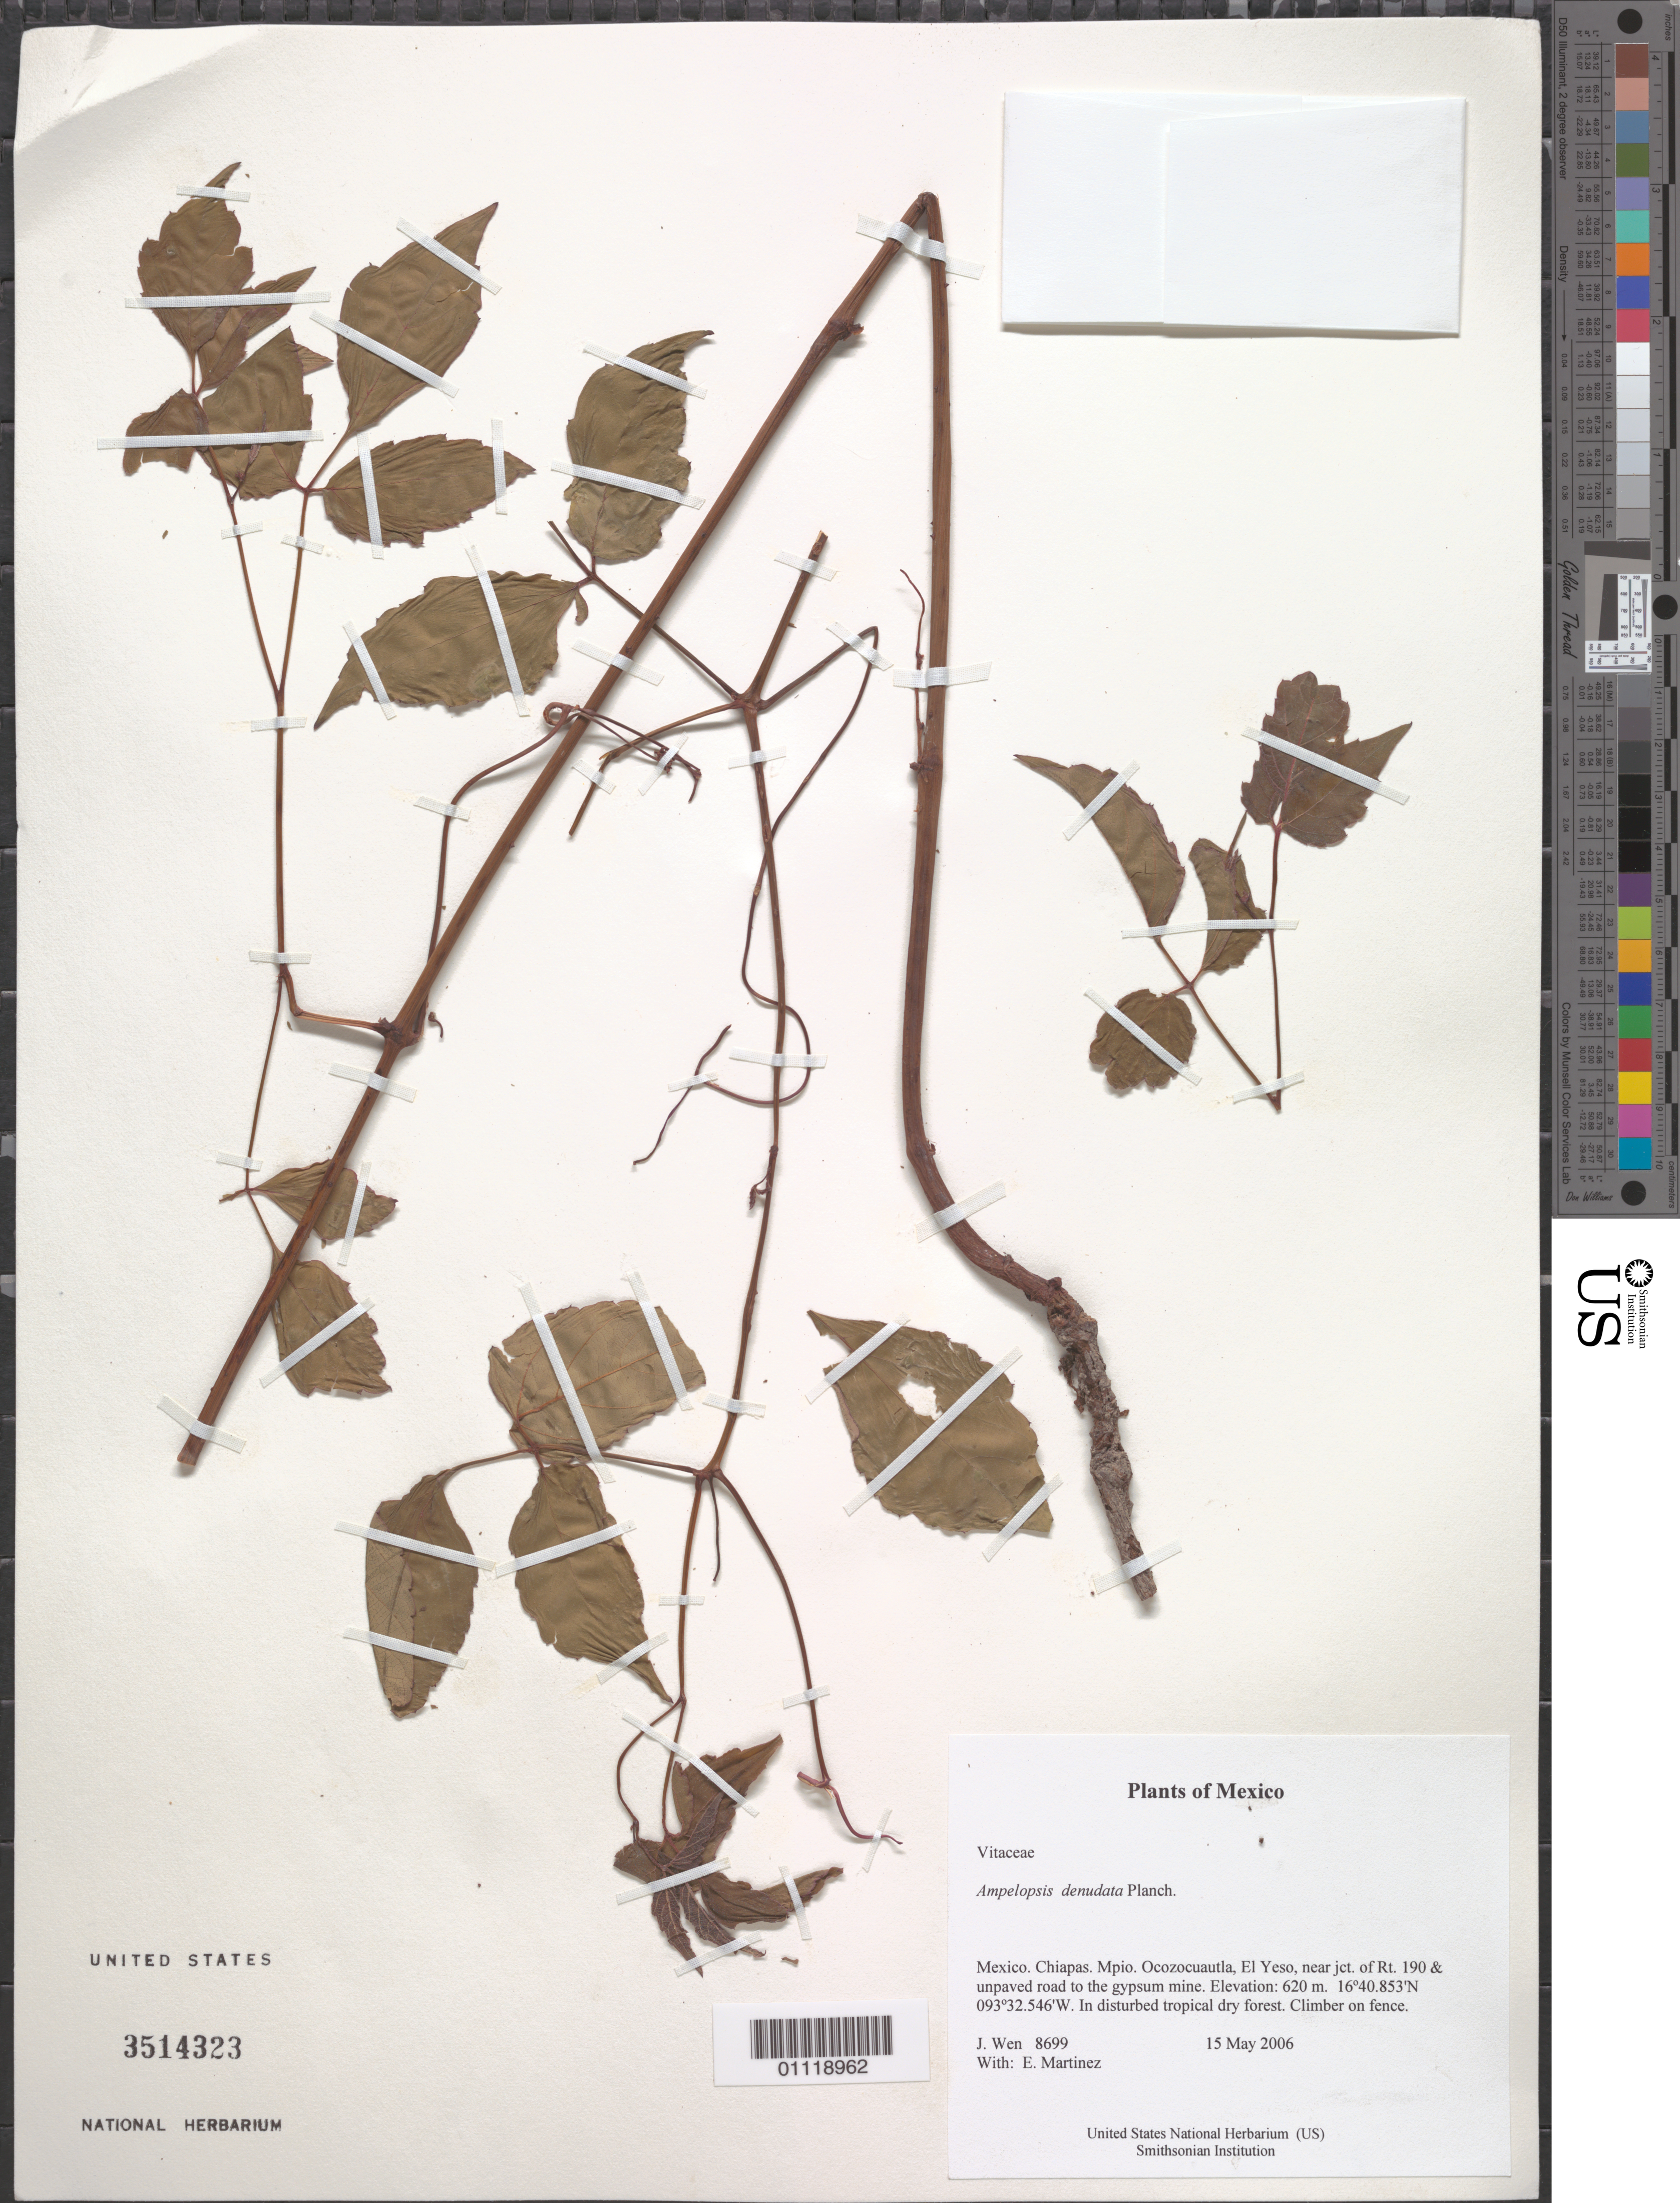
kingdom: Plantae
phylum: Tracheophyta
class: Magnoliopsida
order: Vitales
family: Vitaceae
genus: Ampelopsis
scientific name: Ampelopsis denudata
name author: Planch.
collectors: J. Wen & E. M. Martínez S.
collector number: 8699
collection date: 2006-05-15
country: Mexico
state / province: Chiapas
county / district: Mpio. Ocozocuautla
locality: El Yeso, near jct of Rt 190 & unpaved road to the gypsum mine.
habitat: In disturbed tropical dry forest. Climber on fence.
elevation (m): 620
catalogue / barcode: US 3514323